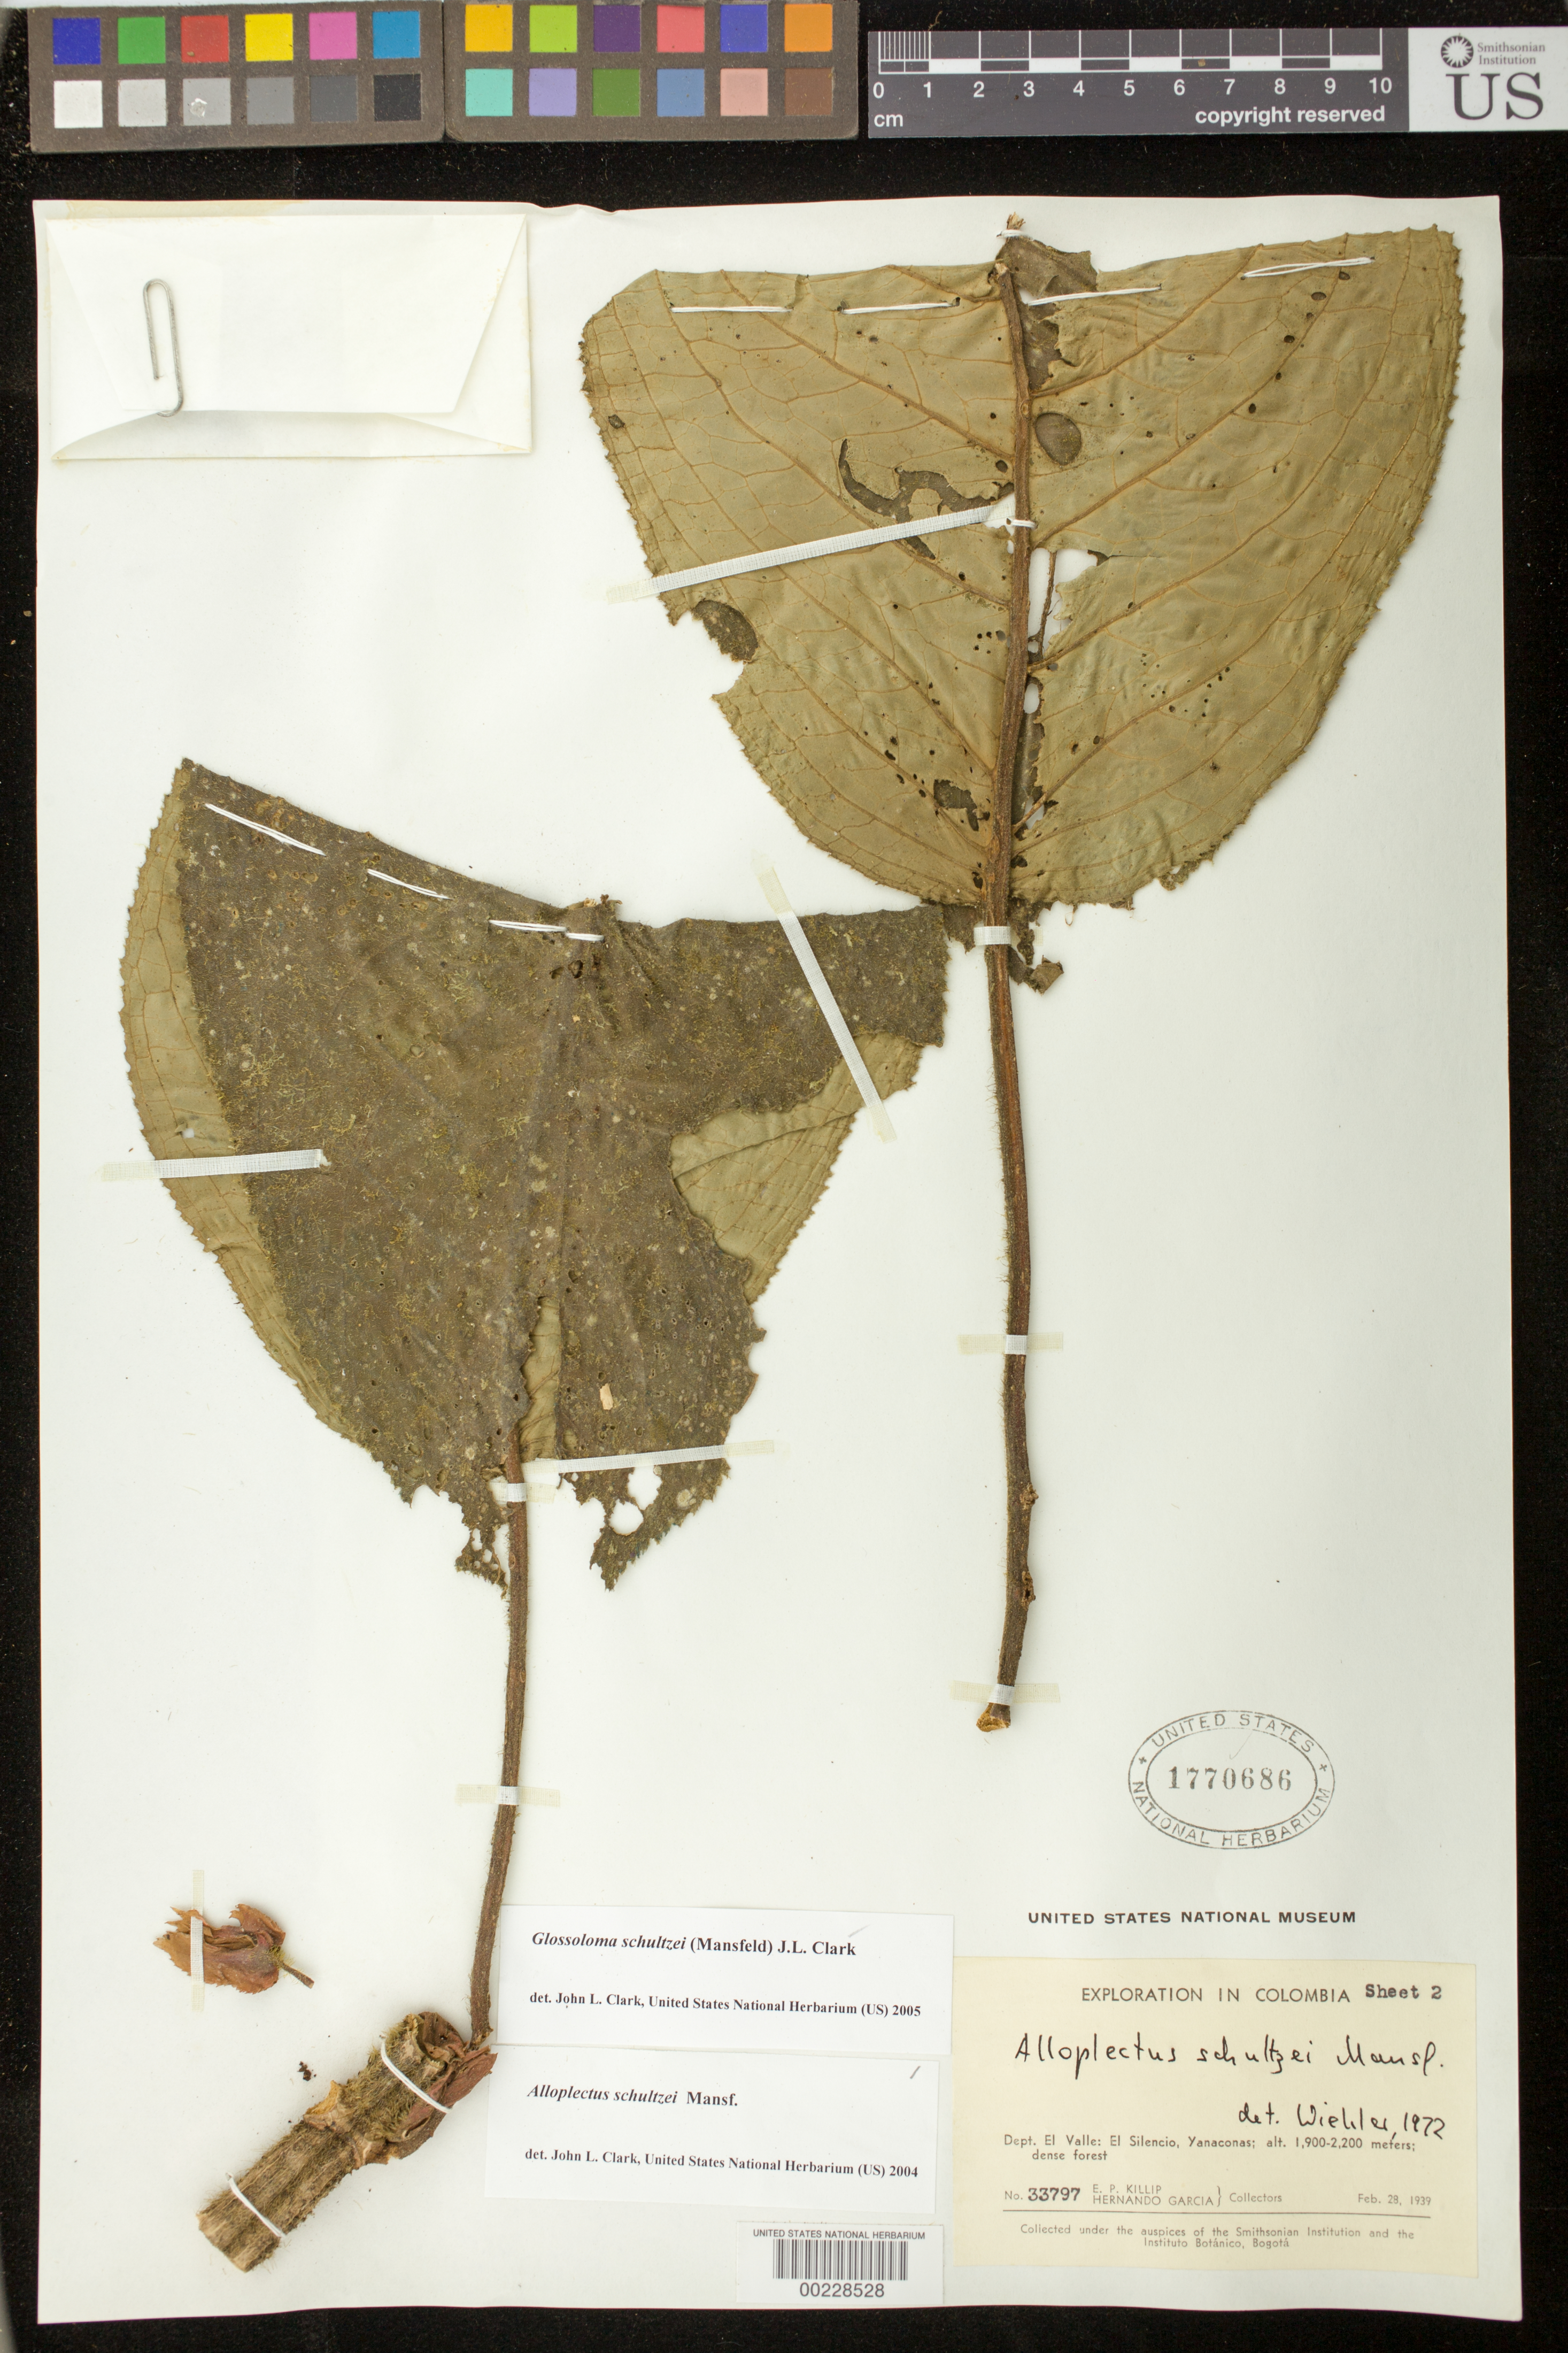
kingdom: Plantae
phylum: Tracheophyta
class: Magnoliopsida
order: Lamiales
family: Gesneriaceae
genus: Glossoloma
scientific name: Glossoloma schultzei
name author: (Mansf.) J.L. Clark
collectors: E. P. Killip & H. Garcia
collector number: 33797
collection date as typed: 28 Feb 1939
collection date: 1939-02-28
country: Colombia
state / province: Valle del Cauca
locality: El Silencio, Yanaconas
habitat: Dense forest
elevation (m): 1900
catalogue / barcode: US 1770686